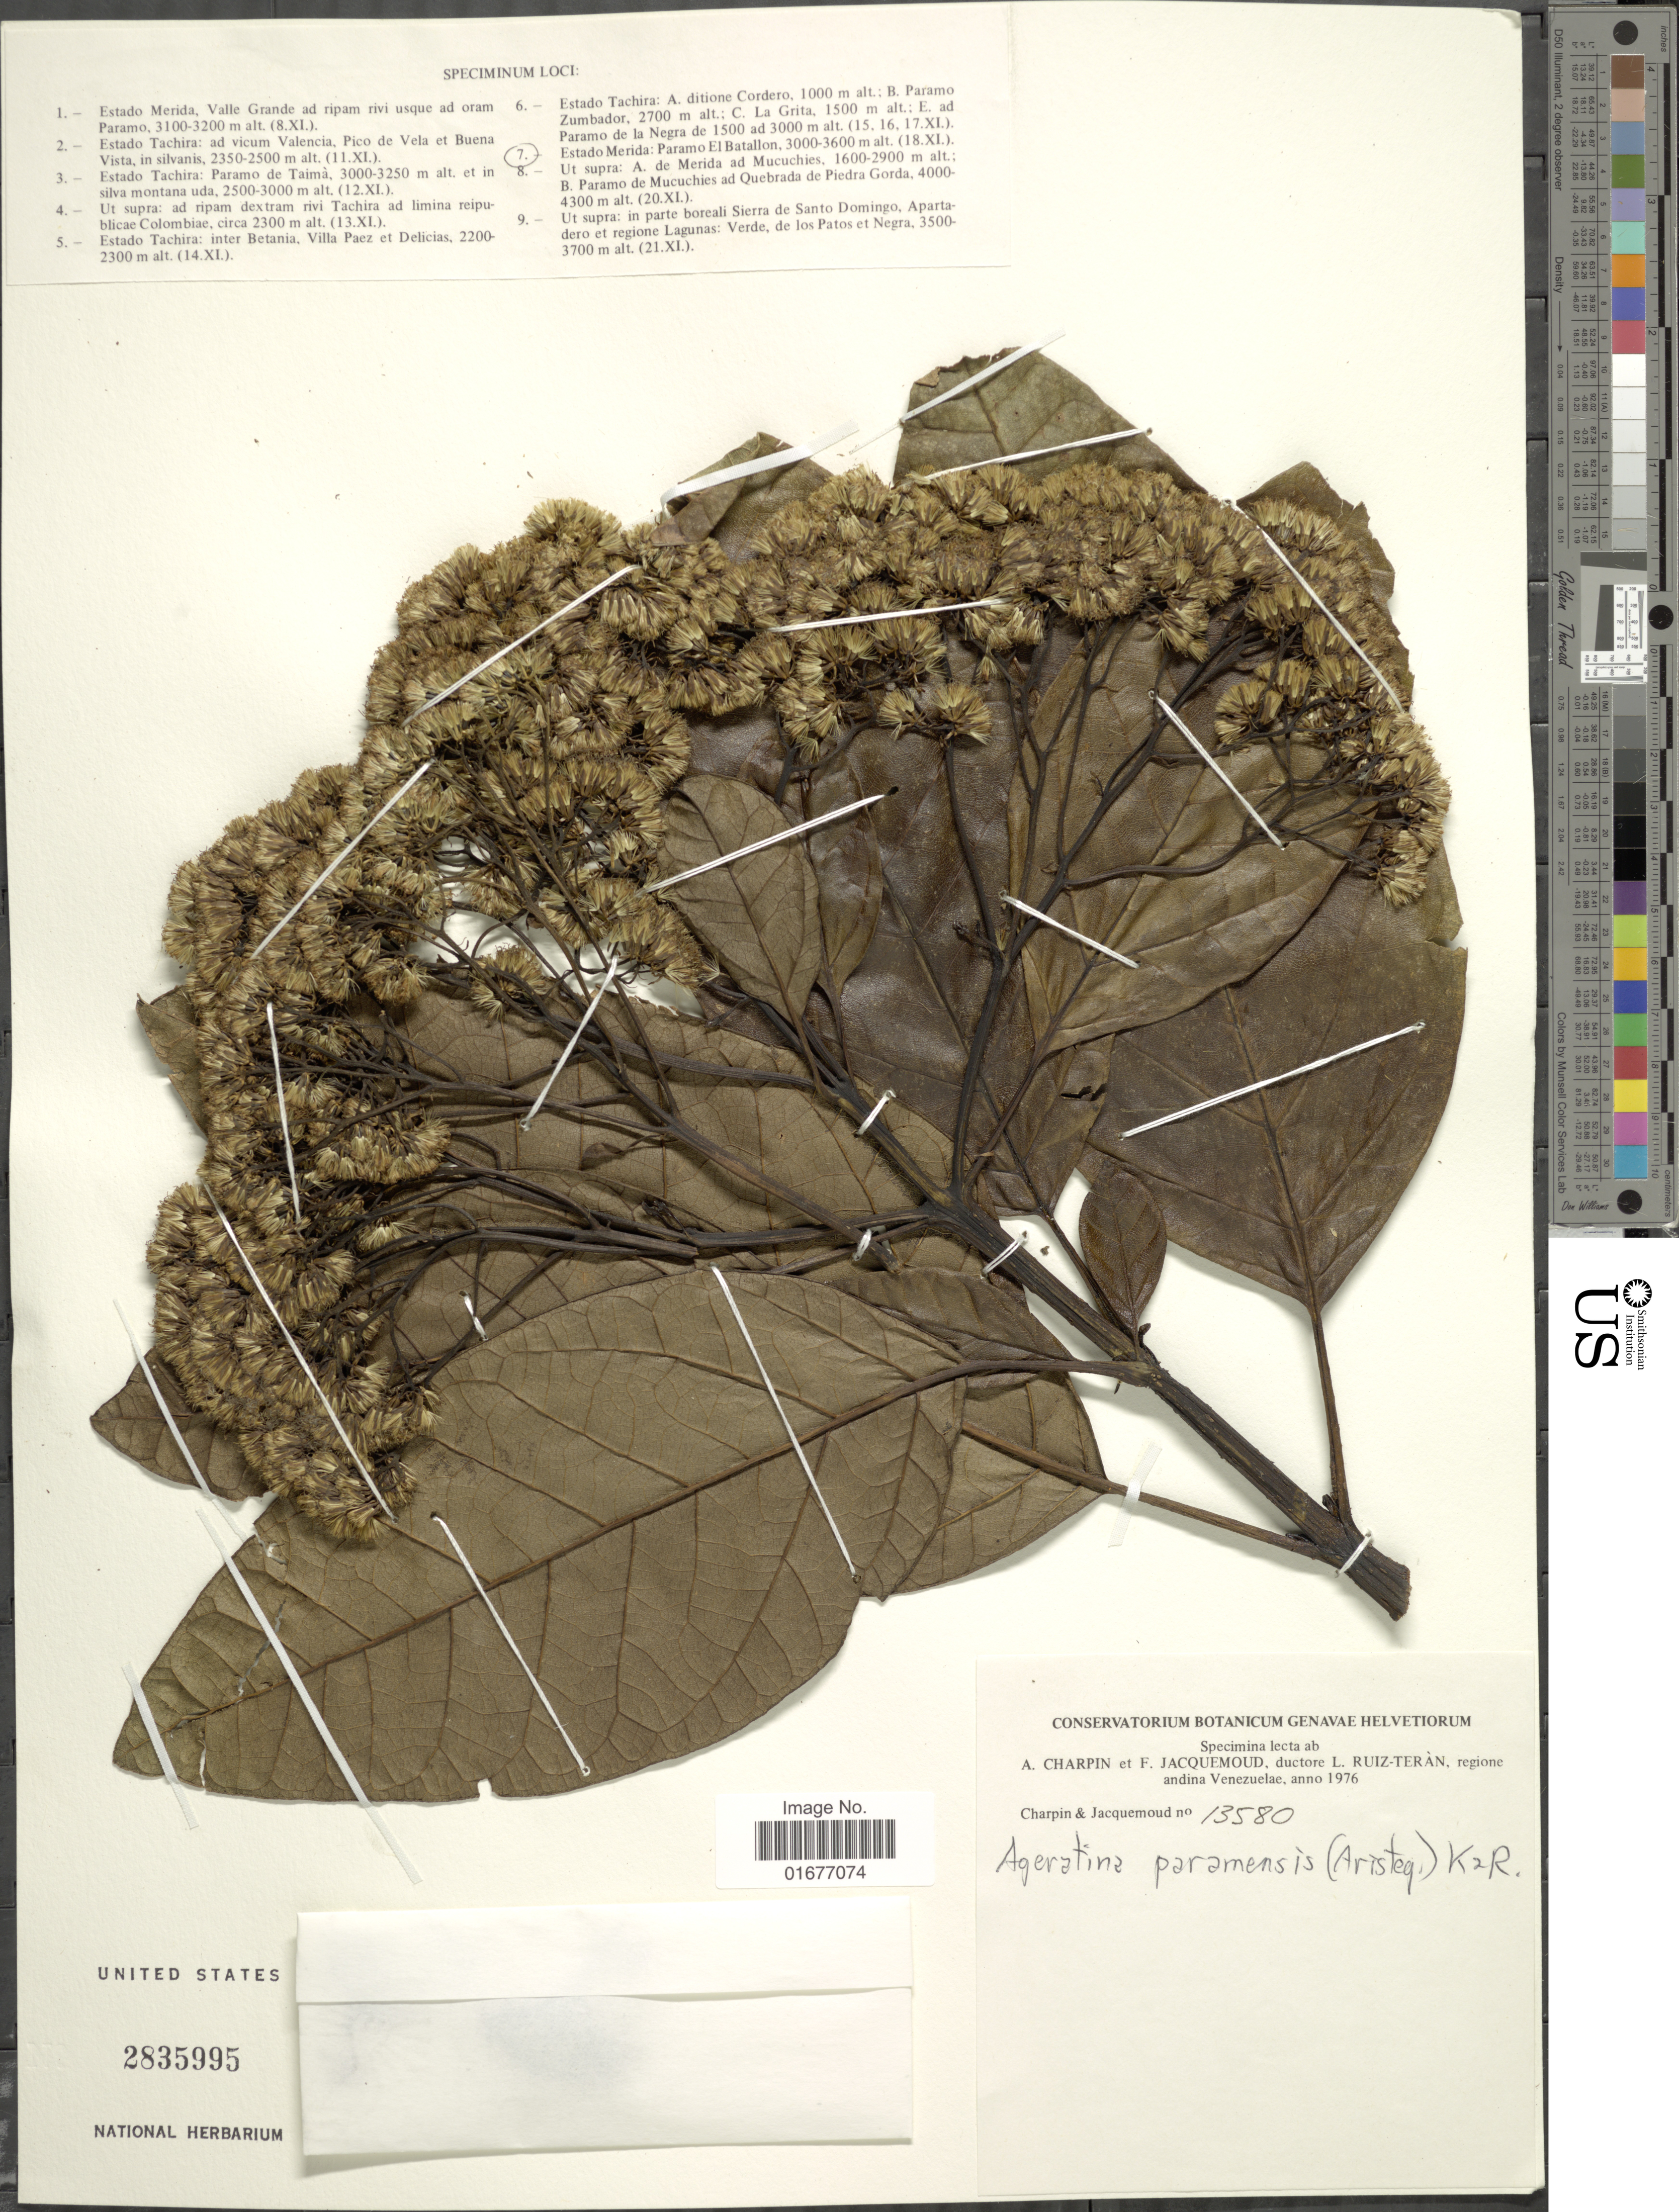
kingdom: Plantae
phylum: Tracheophyta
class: Magnoliopsida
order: Asterales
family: Asteraceae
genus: Ageratina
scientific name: Ageratina paramensis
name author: (Aristeg.) R.M. King & H. Rob.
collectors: A. Charpin & F. Jacquemoud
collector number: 13580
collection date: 1976-11-18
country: Venezuela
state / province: Mérida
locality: Paramo El Batallon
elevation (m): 3000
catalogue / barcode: US 2835995